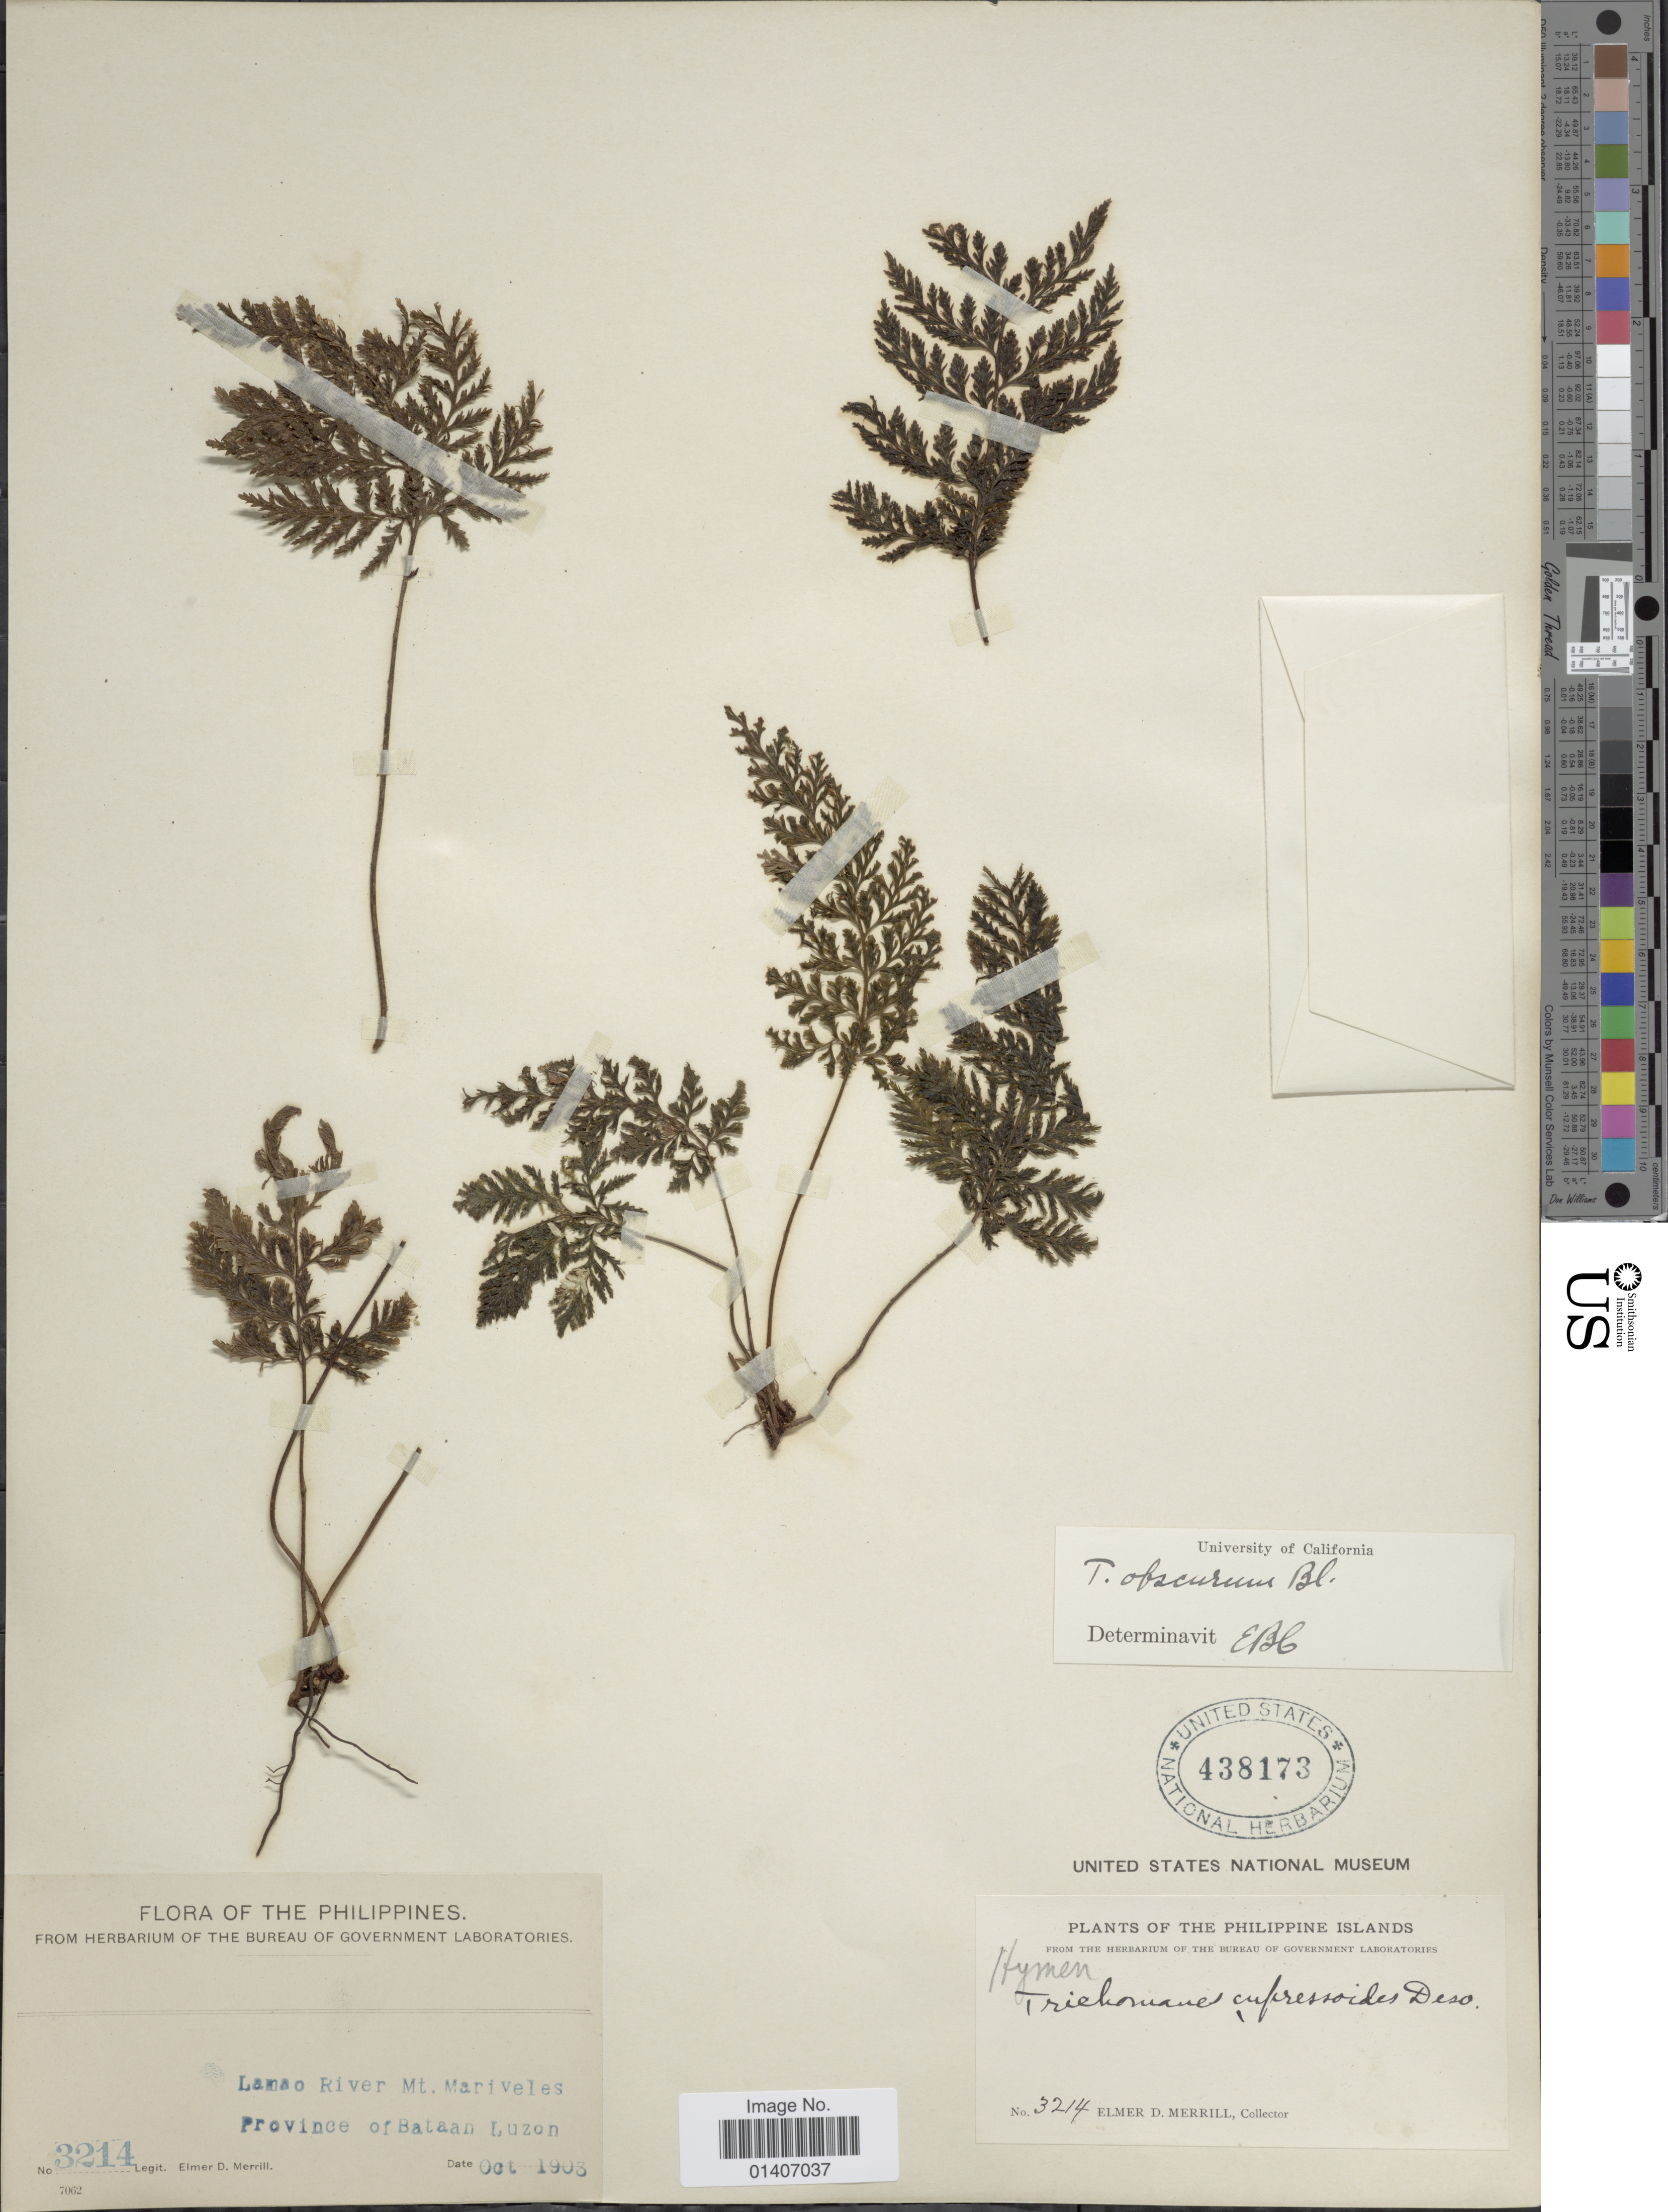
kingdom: Plantae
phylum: Tracheophyta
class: Polypodiopsida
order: Hymenophyllales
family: Hymenophyllaceae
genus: Abrodictyum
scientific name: Abrodictyum obscurum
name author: (Blume) Ebihara & K. Iwats.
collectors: E. D. Merrill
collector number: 3214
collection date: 1903-10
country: Philippines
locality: Lamao River mt. Mariveles, province of bataan Luzon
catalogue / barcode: US 438173